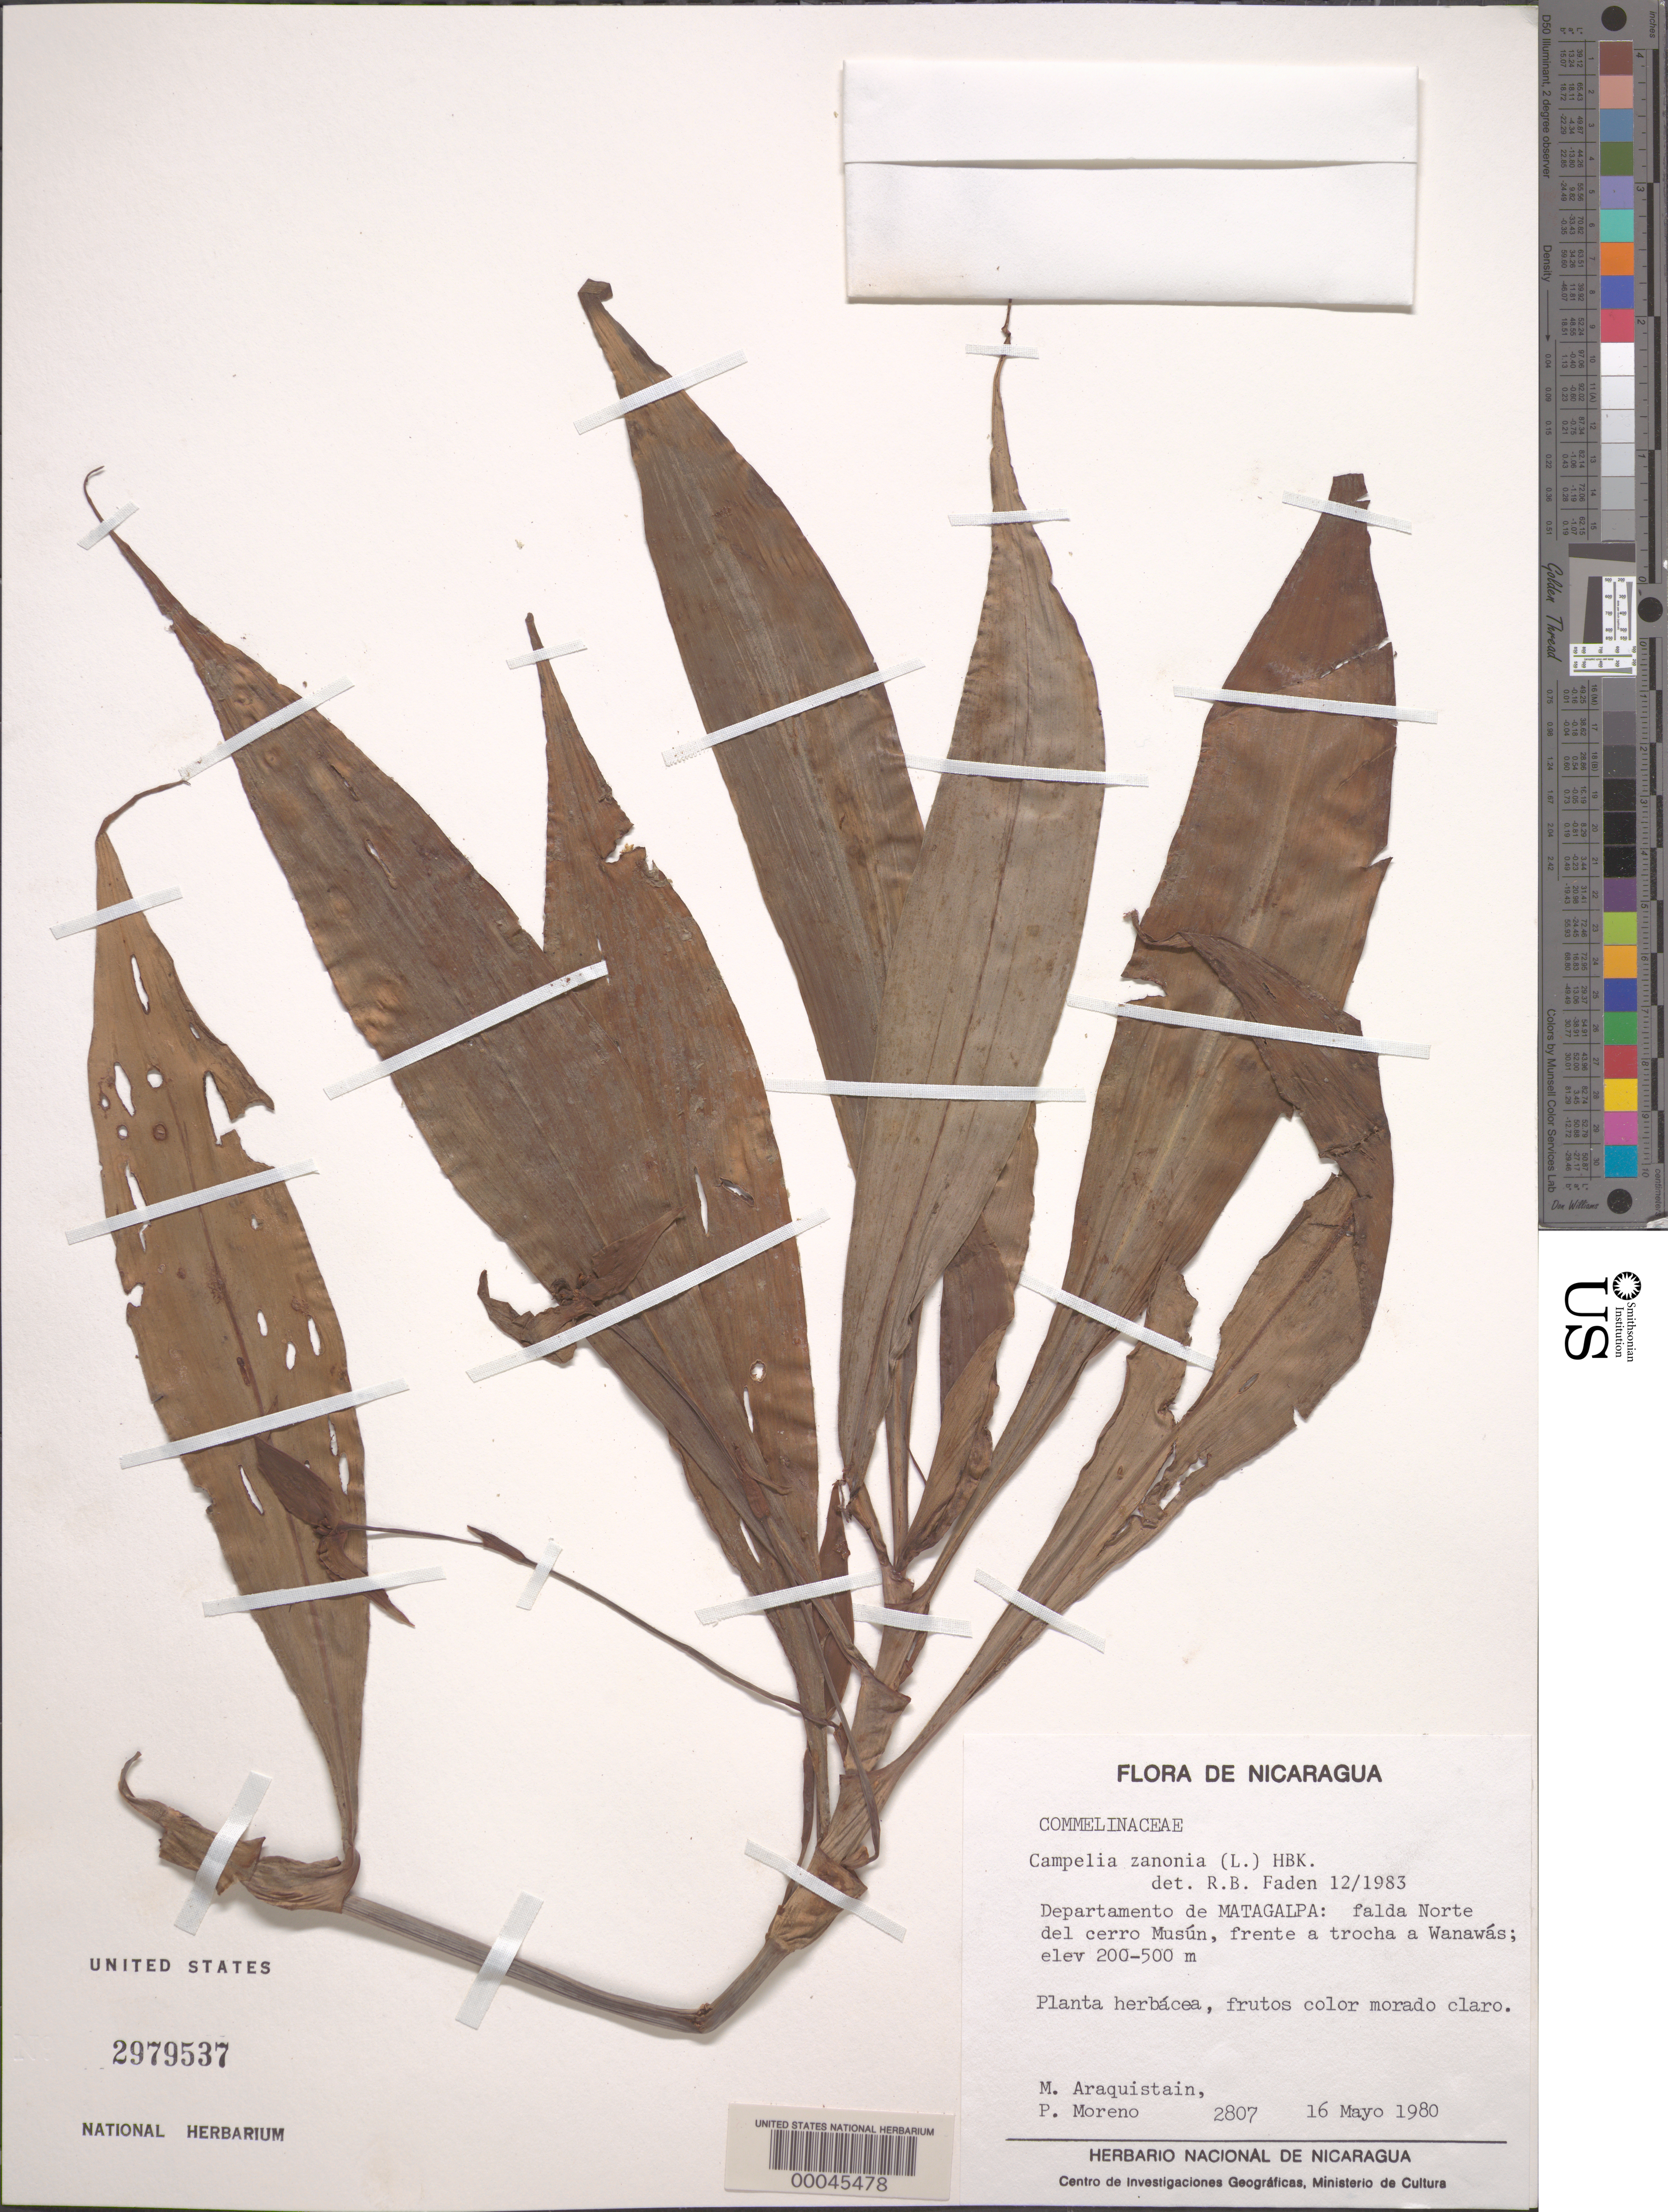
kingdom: Plantae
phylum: Tracheophyta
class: Liliopsida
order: Commelinales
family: Commelinaceae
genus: Tradescantia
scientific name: Tradescantia zanonia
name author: (L.) Sw.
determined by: Faden, Robert B., (US), Smithsonian Institution - National Museum of Natural History (UNITED STATES)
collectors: M. Araquistain & P. Moreno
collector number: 2807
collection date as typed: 16 May 1980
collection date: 1980-05-16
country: Nicaragua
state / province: Matagalpa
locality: N of cerro musun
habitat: Hill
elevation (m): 200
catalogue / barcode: US 2979537